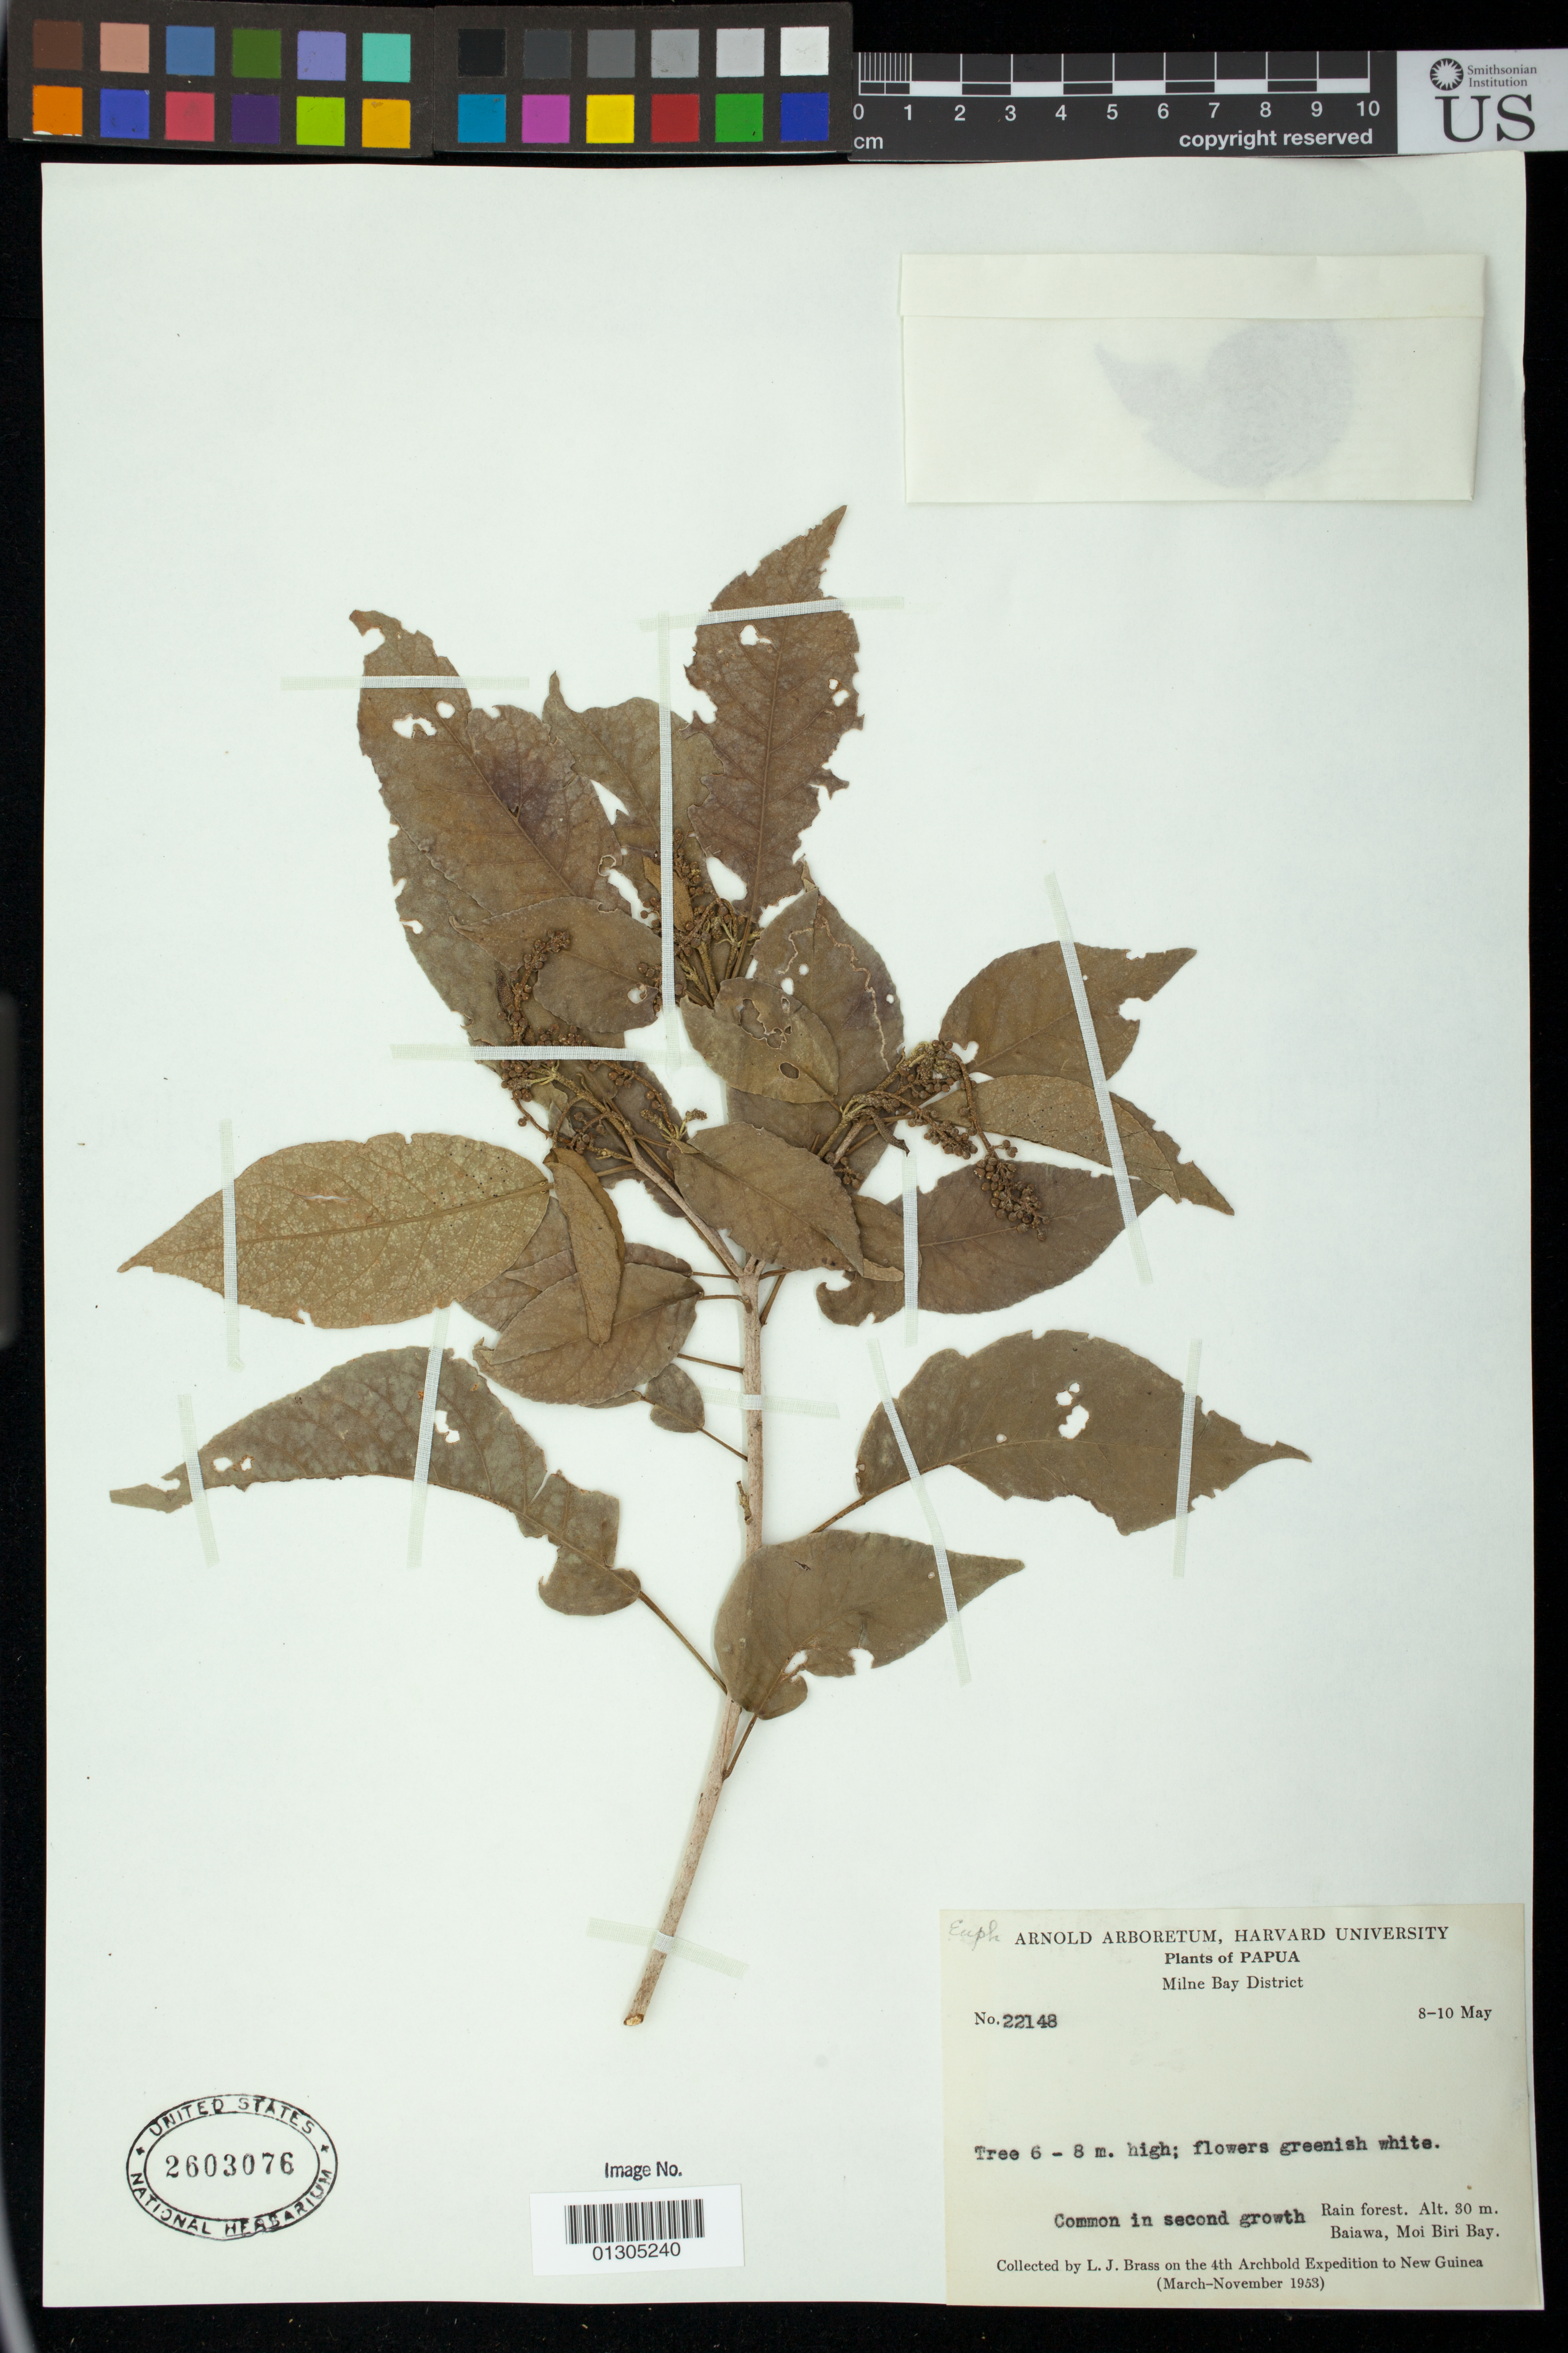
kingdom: Plantae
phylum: Tracheophyta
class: Magnoliopsida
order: Malpighiales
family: Euphorbiaceae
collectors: L. J. Brass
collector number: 22148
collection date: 1953-05-08/1953-05-10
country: Papua New Guinea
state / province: Milne Bay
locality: Baiawa, Moi Biri Bay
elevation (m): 30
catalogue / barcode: US 2603076